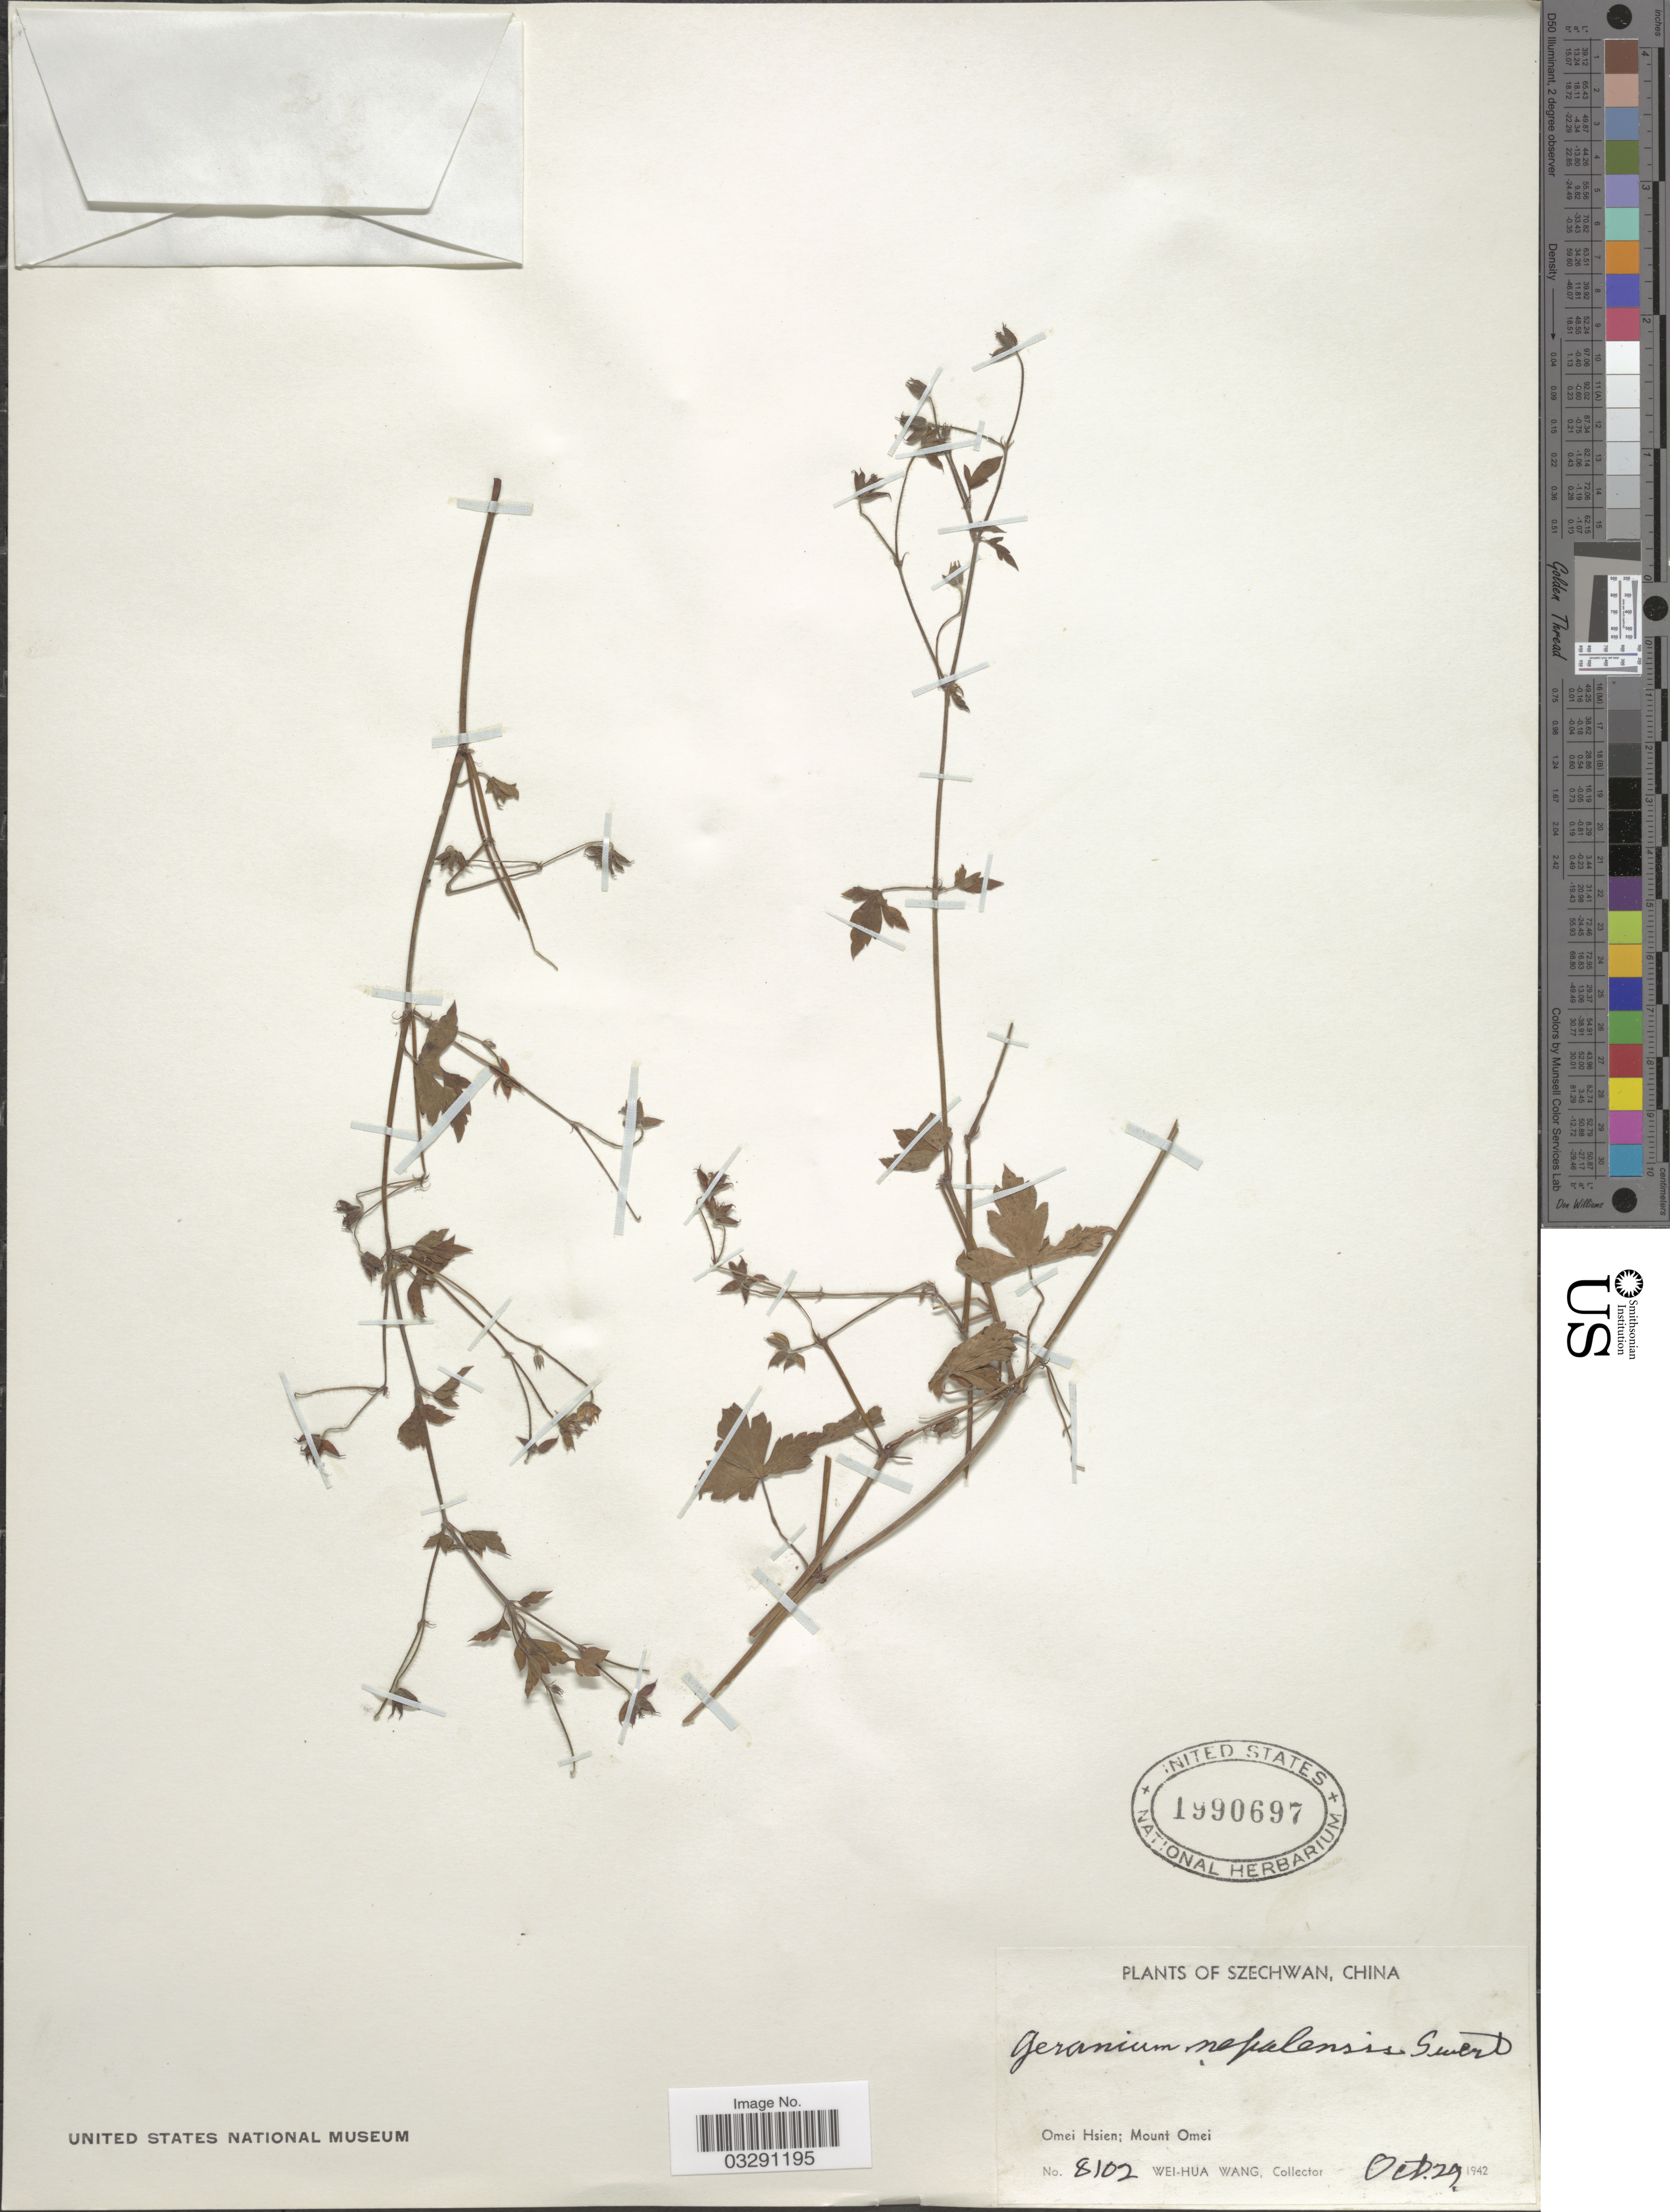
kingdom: Plantae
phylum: Tracheophyta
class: Magnoliopsida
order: Geraniales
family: Geraniaceae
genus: Geranium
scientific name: Geranium nepalense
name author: Sweet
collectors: W. Wang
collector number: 8102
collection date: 1942-10-29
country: China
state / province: Sichuan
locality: Szechwan, Omei Hsien; Mount Omei.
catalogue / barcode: US 1990697